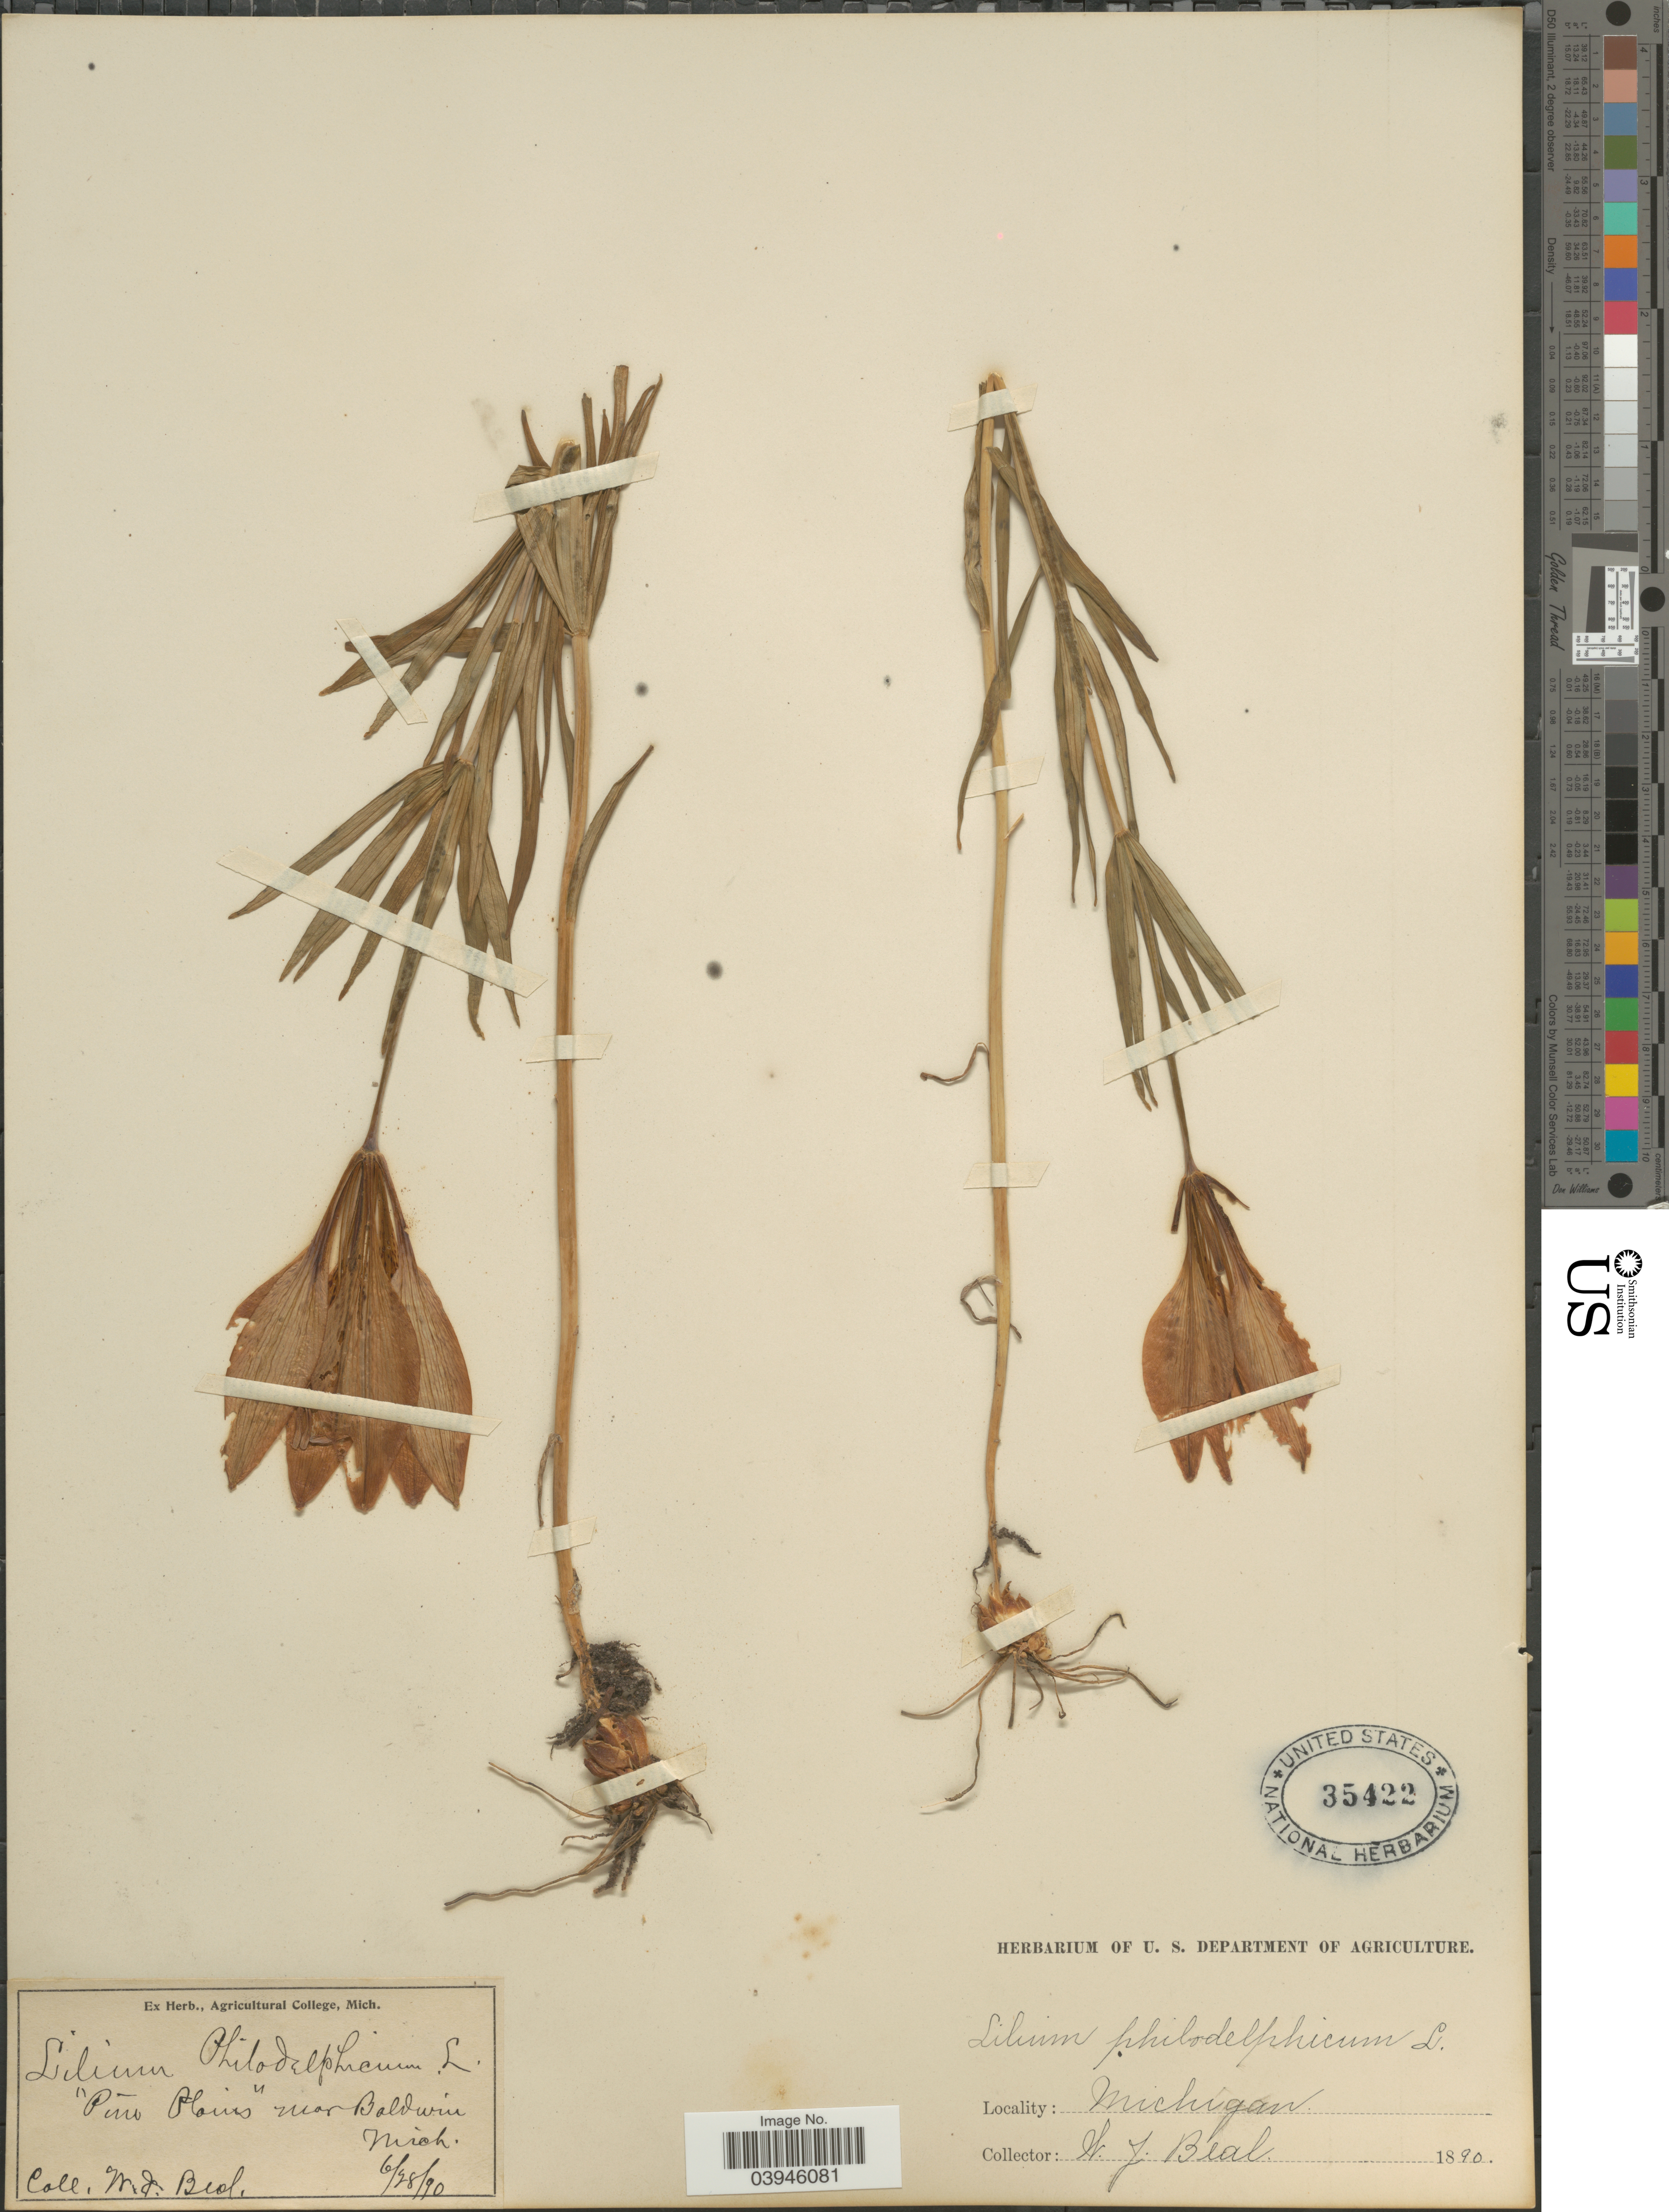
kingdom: Plantae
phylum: Tracheophyta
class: Liliopsida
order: Liliales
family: Liliaceae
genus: Lilium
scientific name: Lilium philadelphicum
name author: L.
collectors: W. J. Beal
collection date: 1890-06-28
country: United States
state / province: Michigan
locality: Pine Plains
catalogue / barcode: US 35422